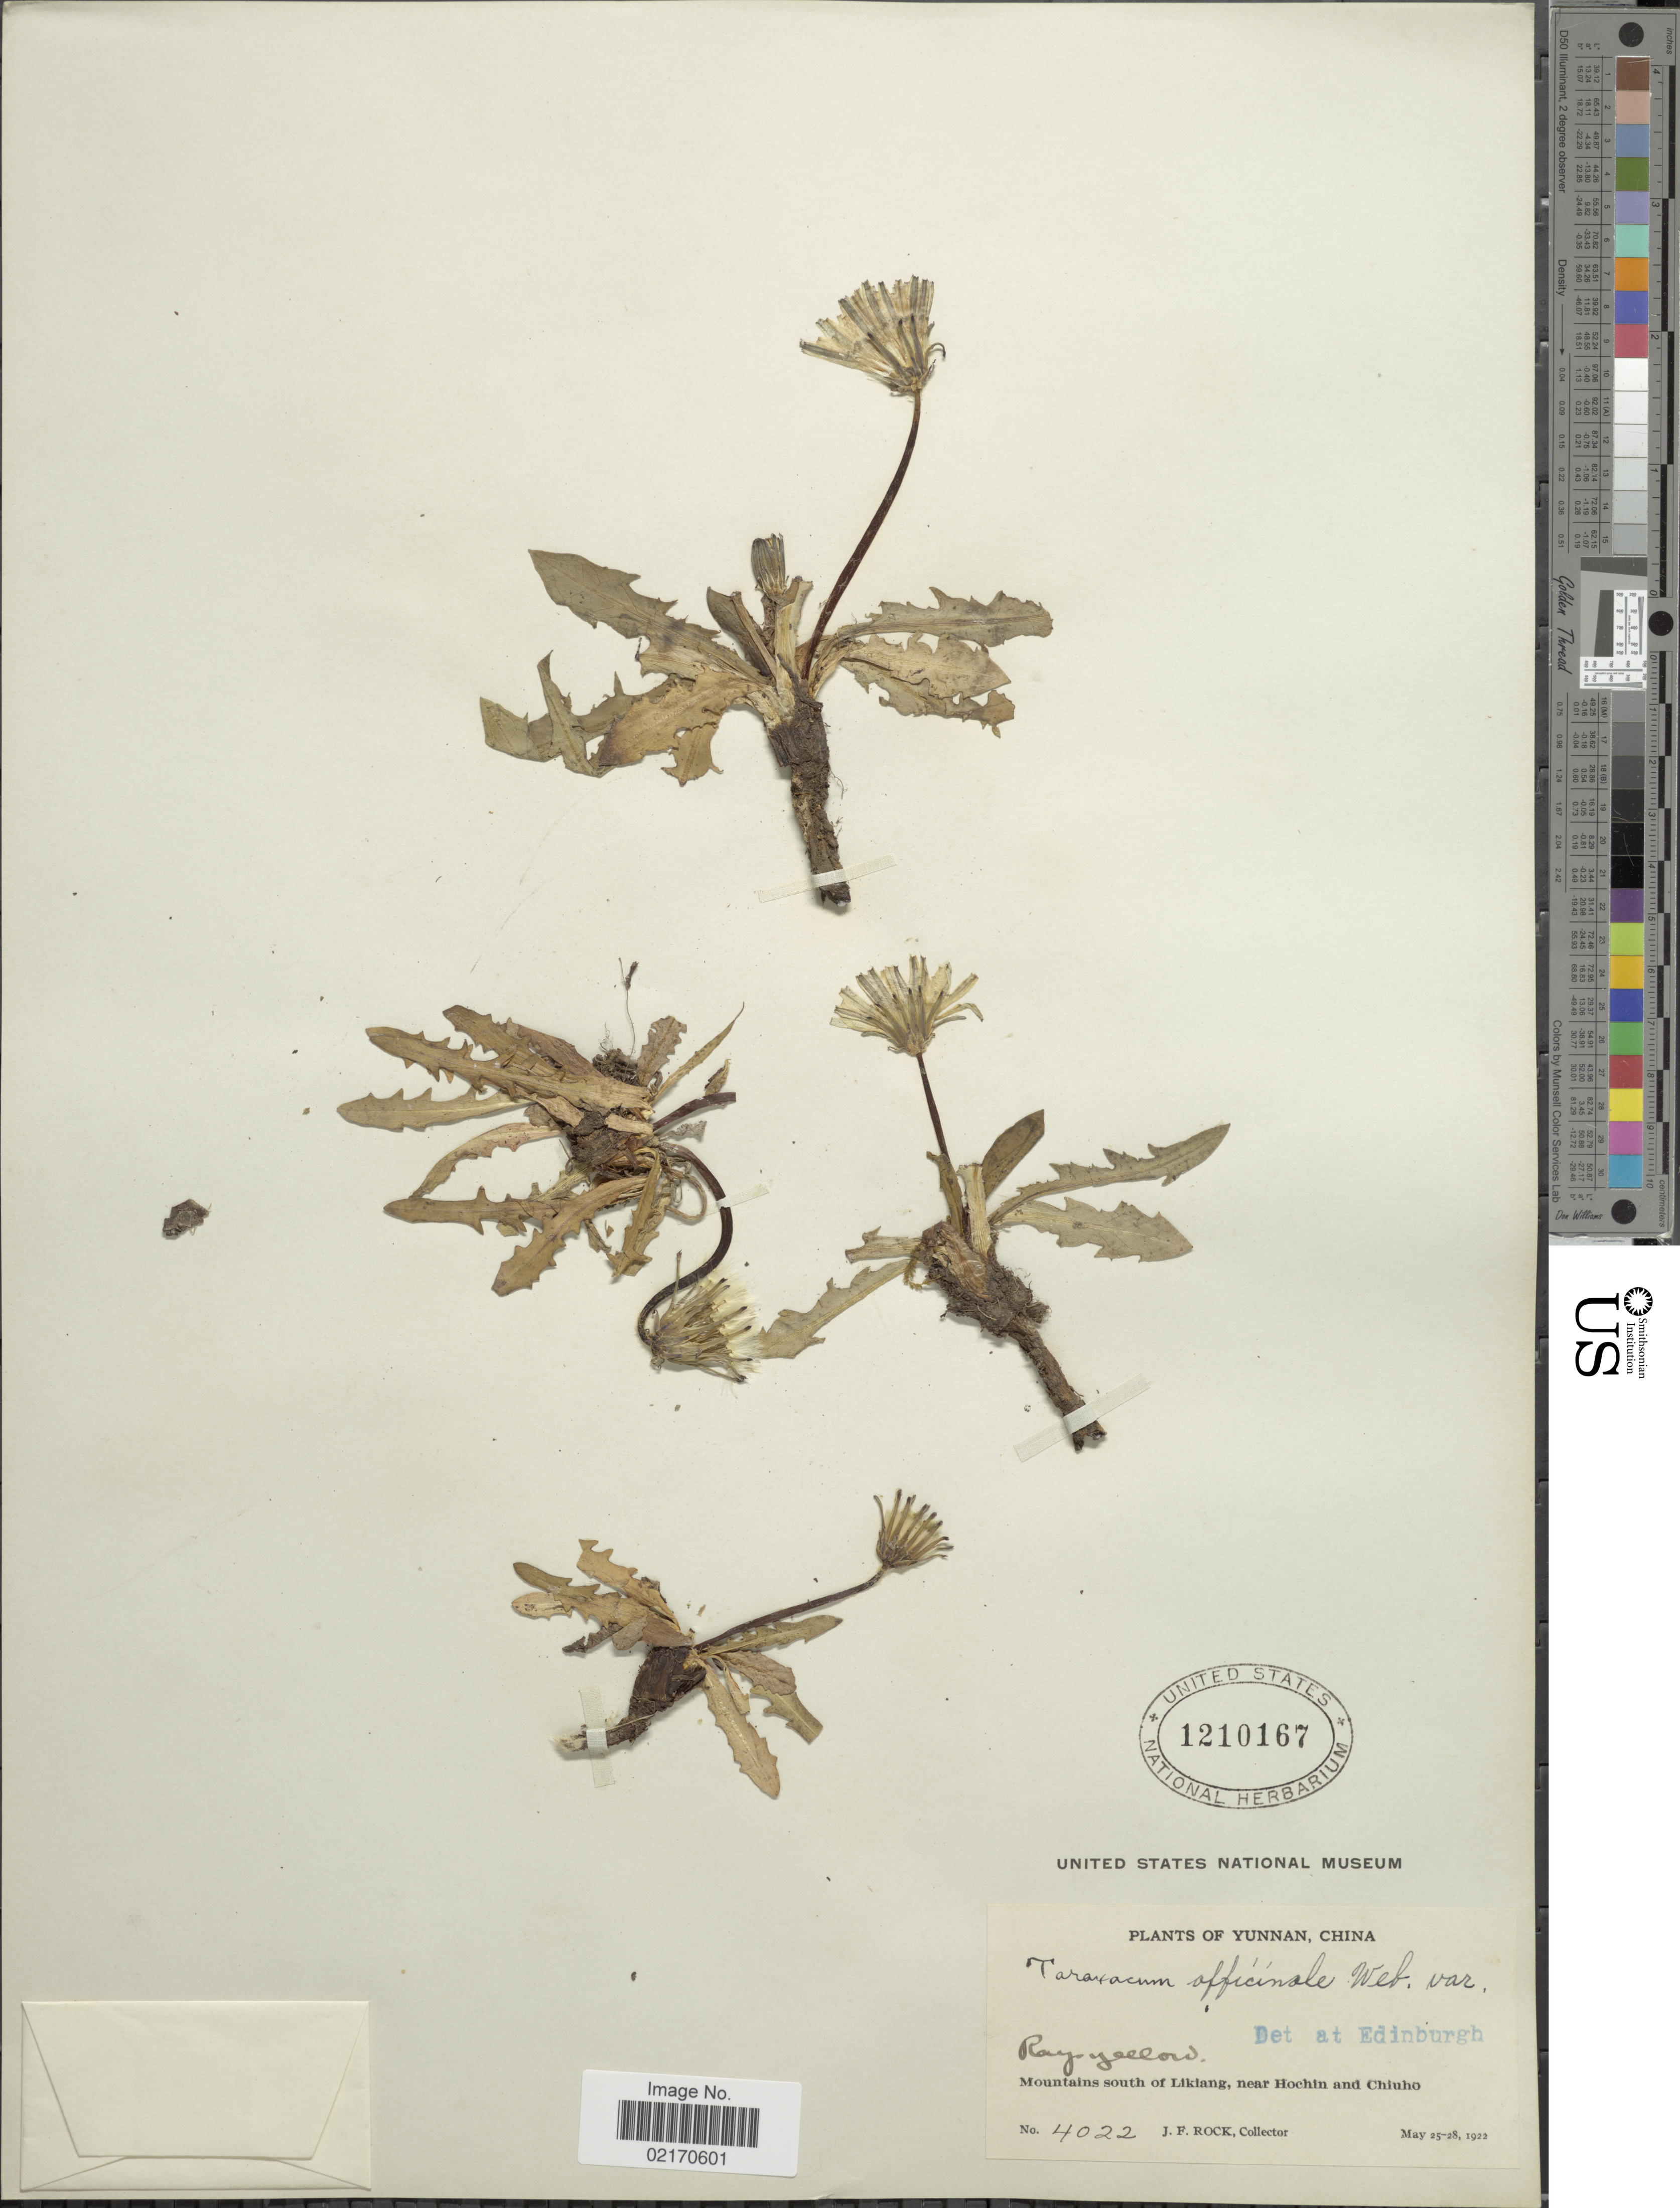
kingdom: Plantae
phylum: Tracheophyta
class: Magnoliopsida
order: Asterales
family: Asteraceae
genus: Taraxacum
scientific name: Taraxacum officinale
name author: G.H. Weber ex F.H. Wigg.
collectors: J. Rock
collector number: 4022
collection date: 1922-05-25/1922-05-28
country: China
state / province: Yunnan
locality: Mountains south of Likiang, near Hochin and Chiuho.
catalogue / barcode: US 1210167